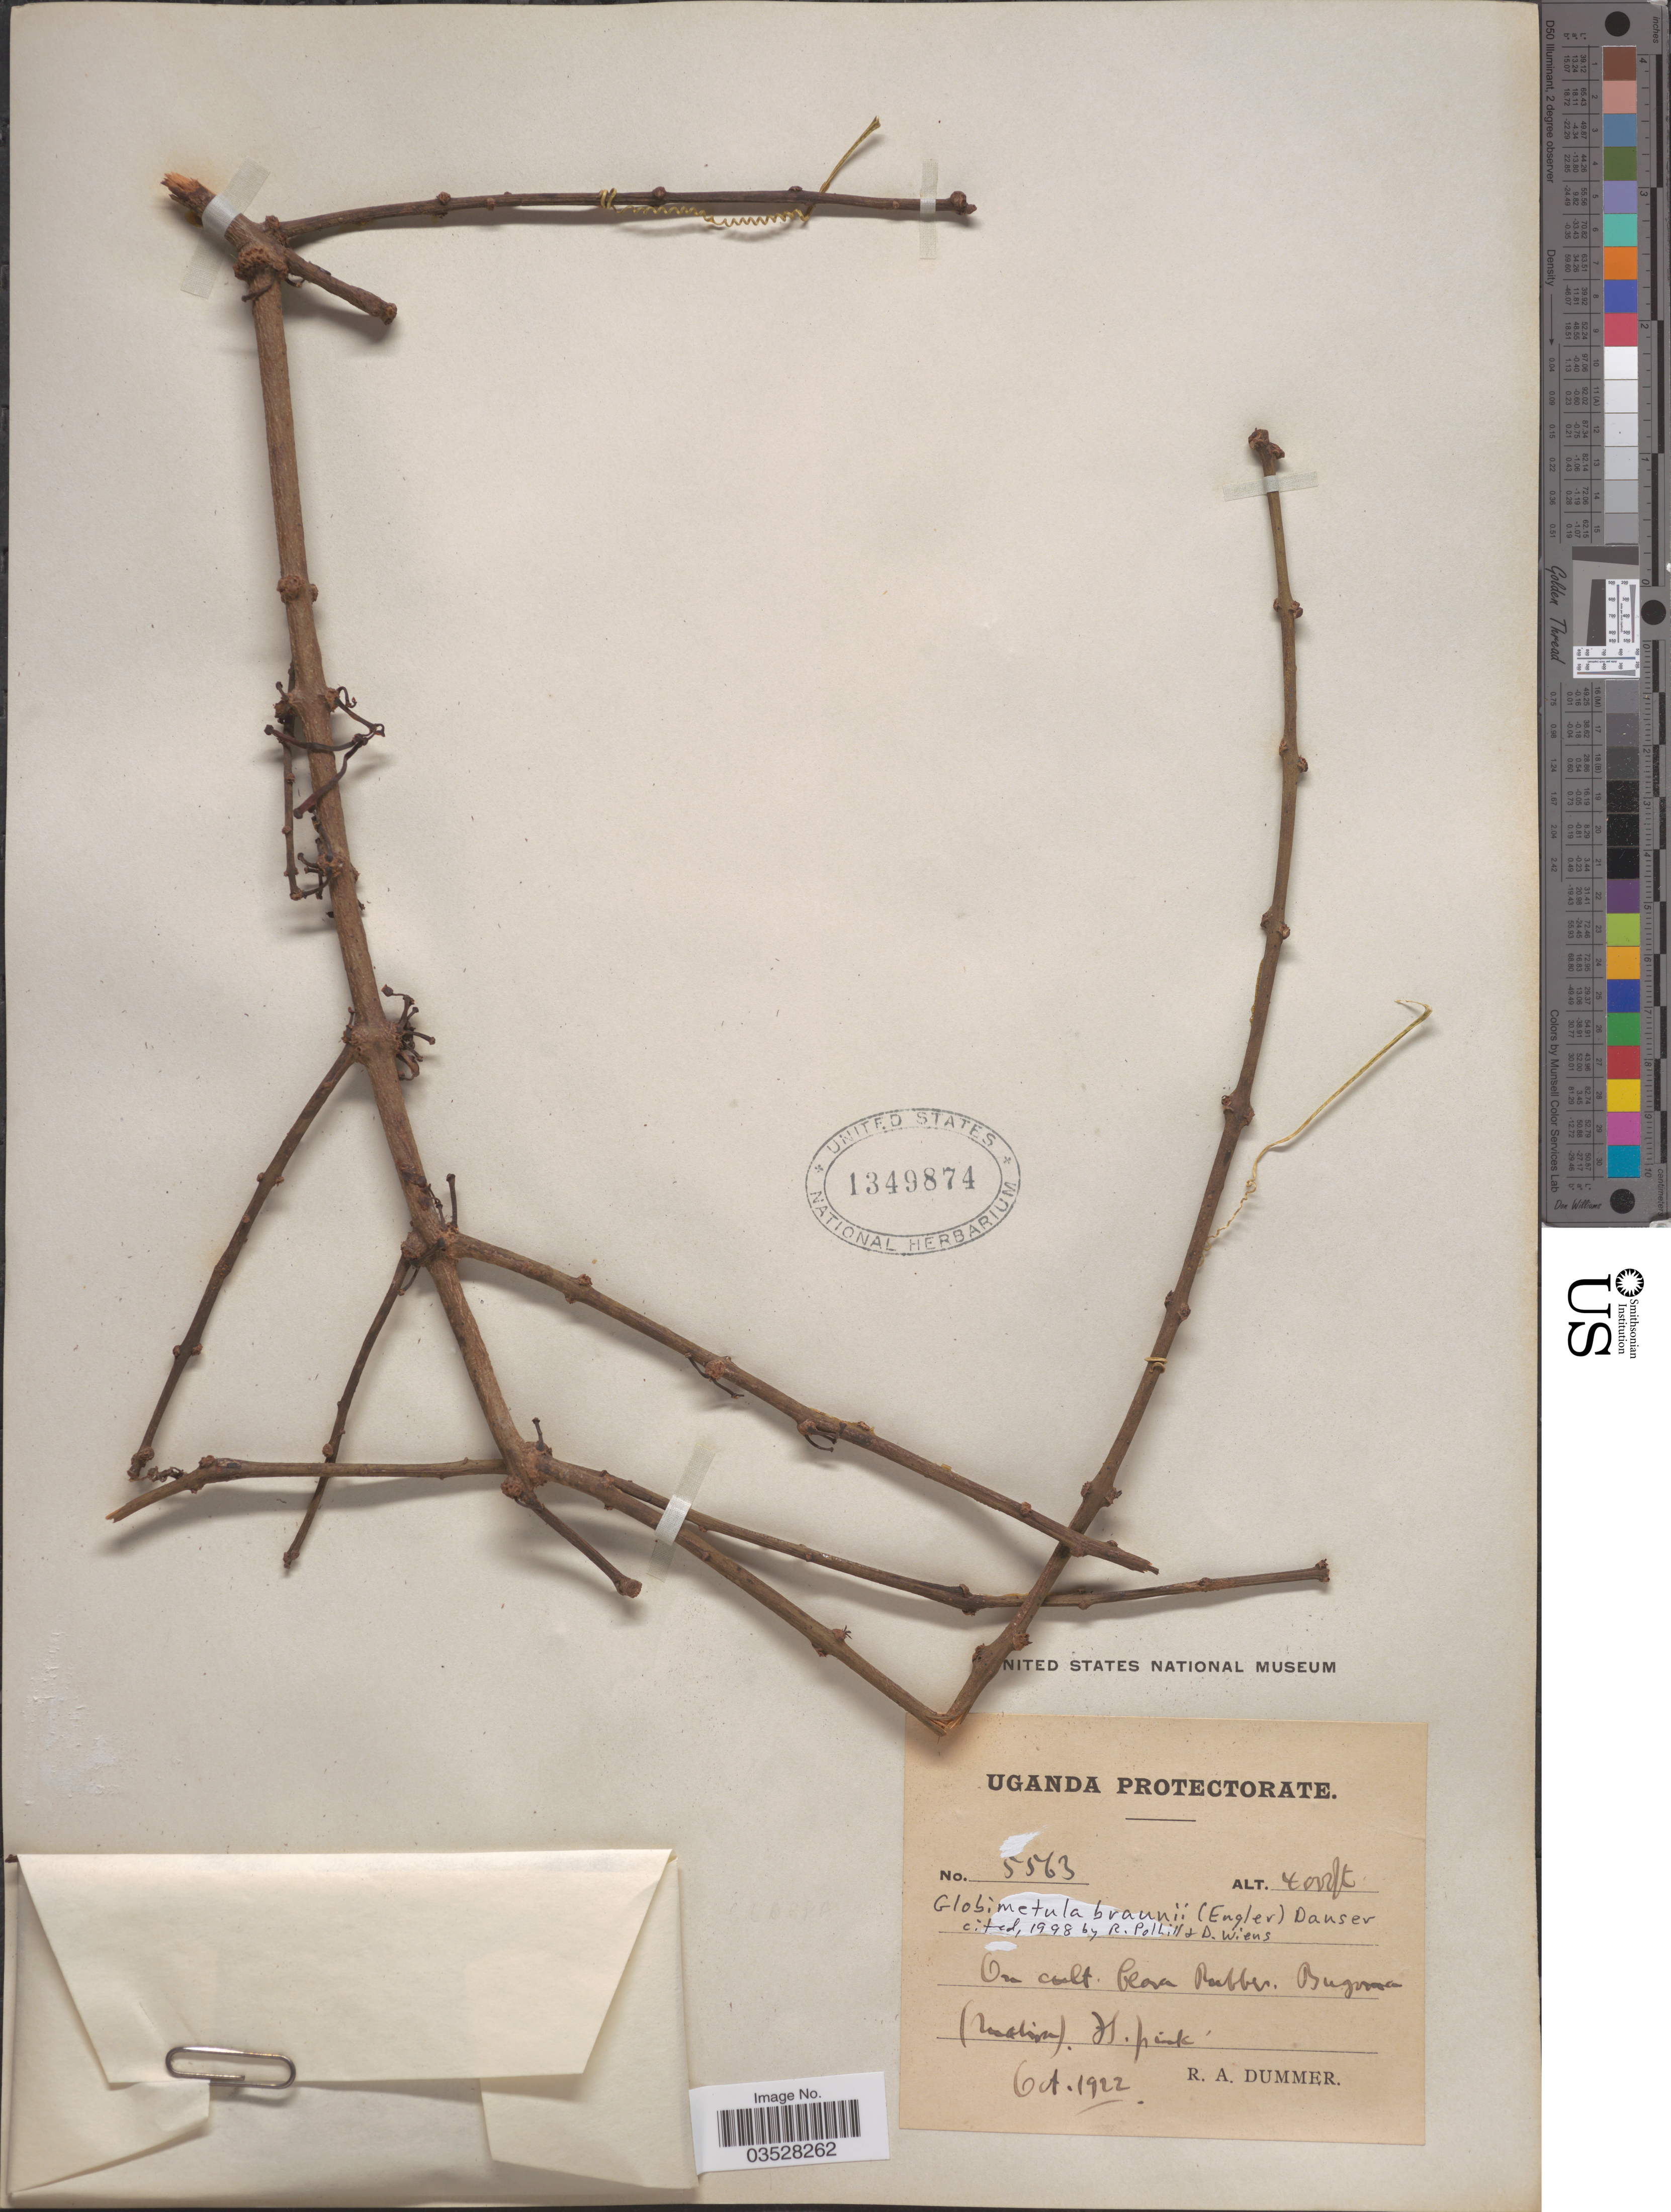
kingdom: Plantae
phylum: Tracheophyta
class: Magnoliopsida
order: Santalales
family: Loranthaceae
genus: Globimetula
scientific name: Globimetula braunii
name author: (Engl.) Tiegh.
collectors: R. Dümmer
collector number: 5563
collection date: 1922-10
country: Uganda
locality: Uganda Protectorate.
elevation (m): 1219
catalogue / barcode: US 1349874